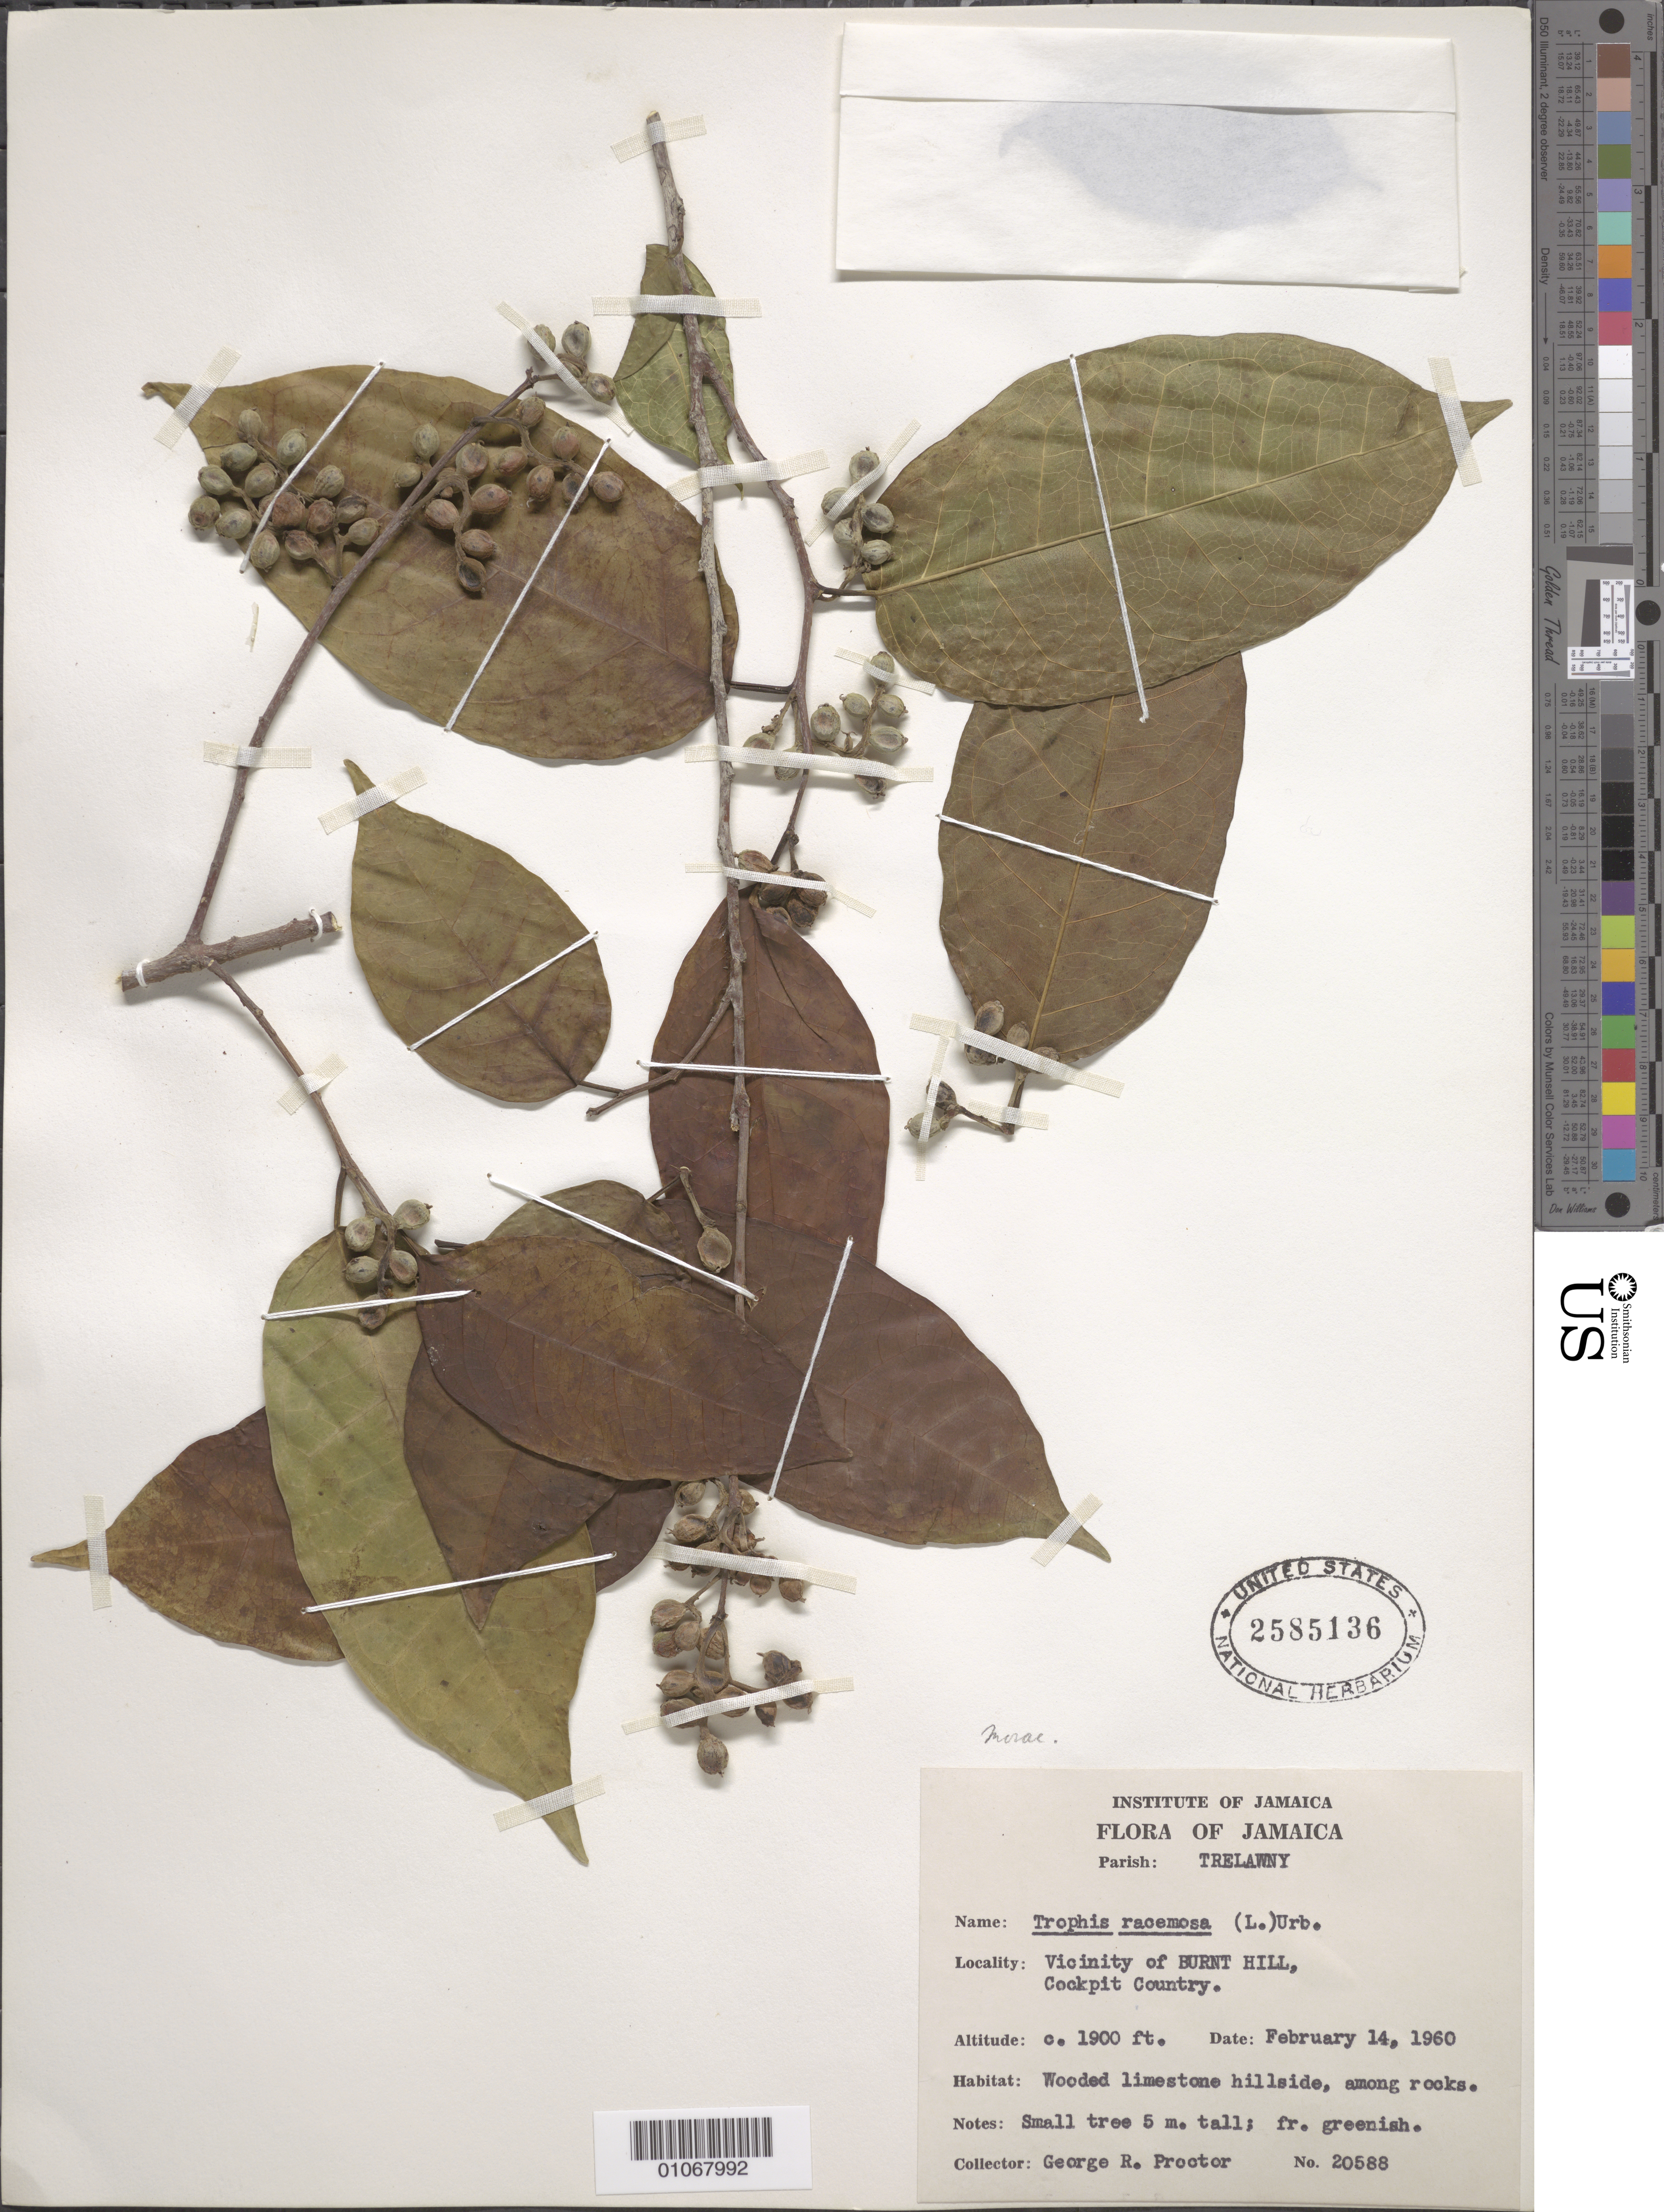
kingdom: Plantae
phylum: Tracheophyta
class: Magnoliopsida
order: Rosales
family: Moraceae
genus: Trophis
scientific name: Trophis racemosa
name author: (L.) Urb.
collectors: G. R. Proctor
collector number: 20588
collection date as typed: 14 Feb 1960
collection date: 1960-02-14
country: Jamaica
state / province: Trelawny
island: Jamaica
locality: Vicinity of Burnt Hill, Cockpit country.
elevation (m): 579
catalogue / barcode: US 2585136